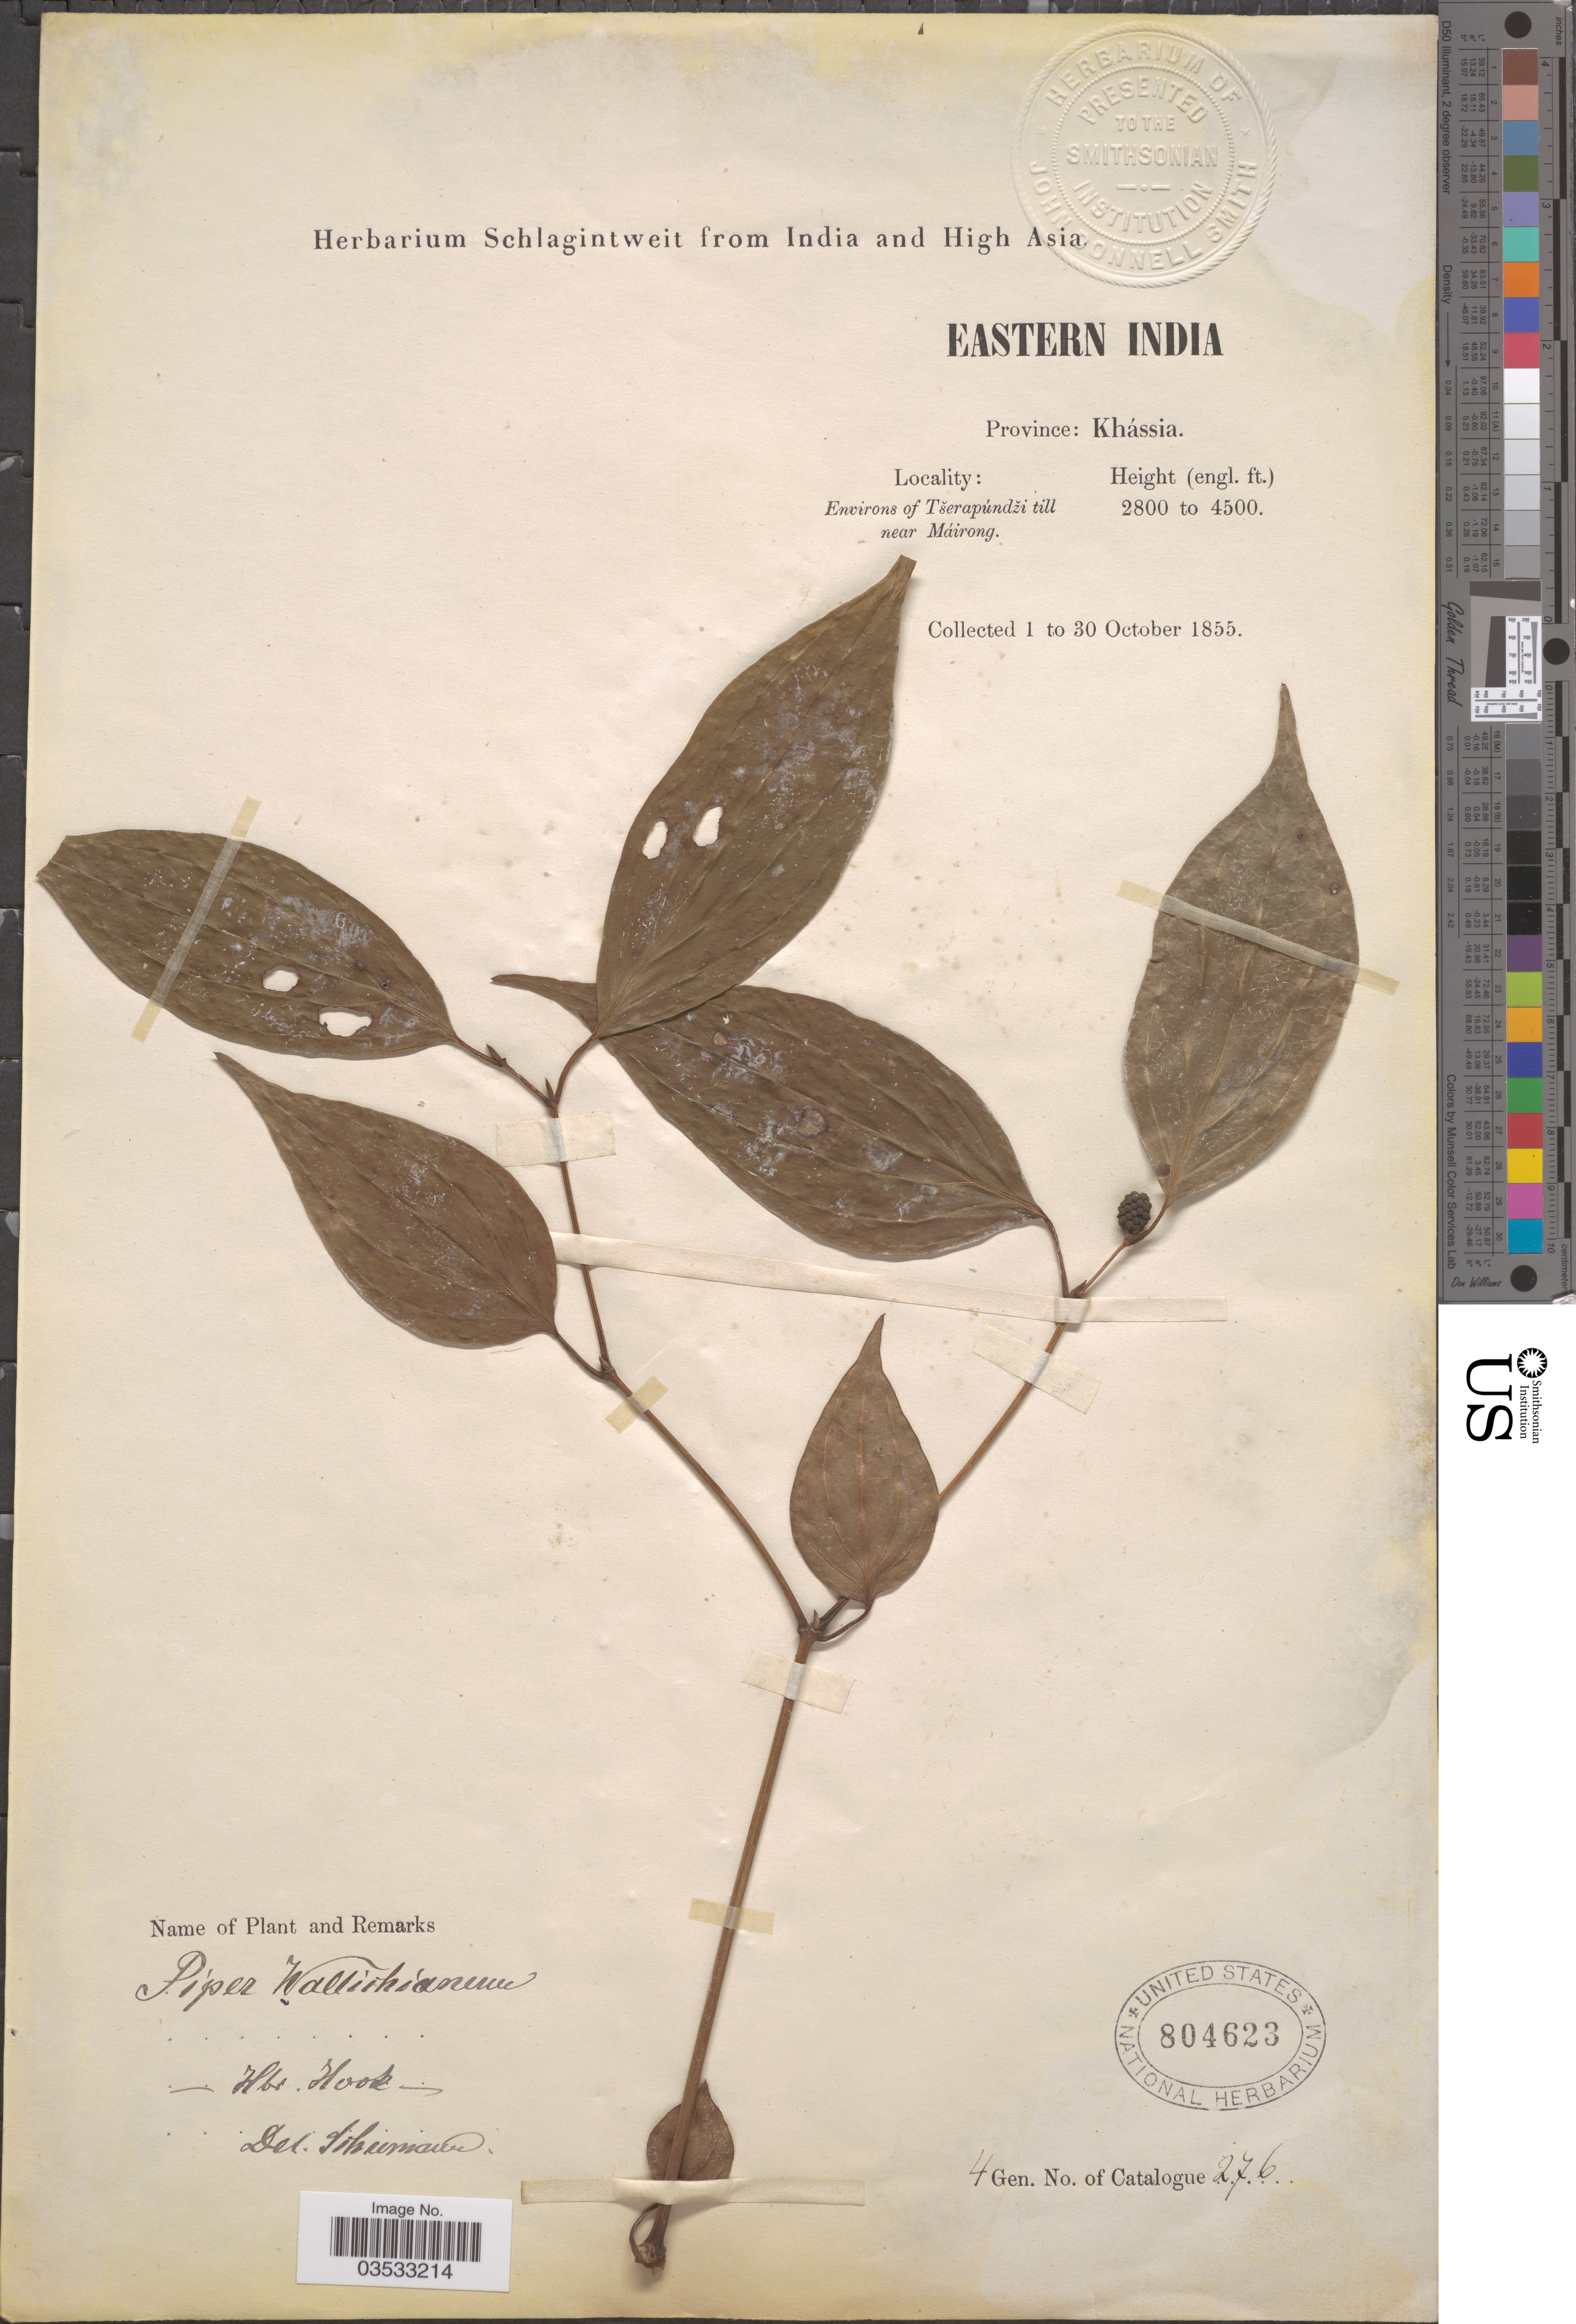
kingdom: Plantae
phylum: Tracheophyta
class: Magnoliopsida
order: Piperales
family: Piperaceae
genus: Piper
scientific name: Piper wallichianum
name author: (Miq.) Hand.-Mazz.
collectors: ex herb. Schlagintweit from India and High Asia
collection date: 1855-10-01/1855-10-30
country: India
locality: Eastern India. Province: Khássia. Environs of Tserapúndzi till near Máirong.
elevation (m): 853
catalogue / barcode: US 804623